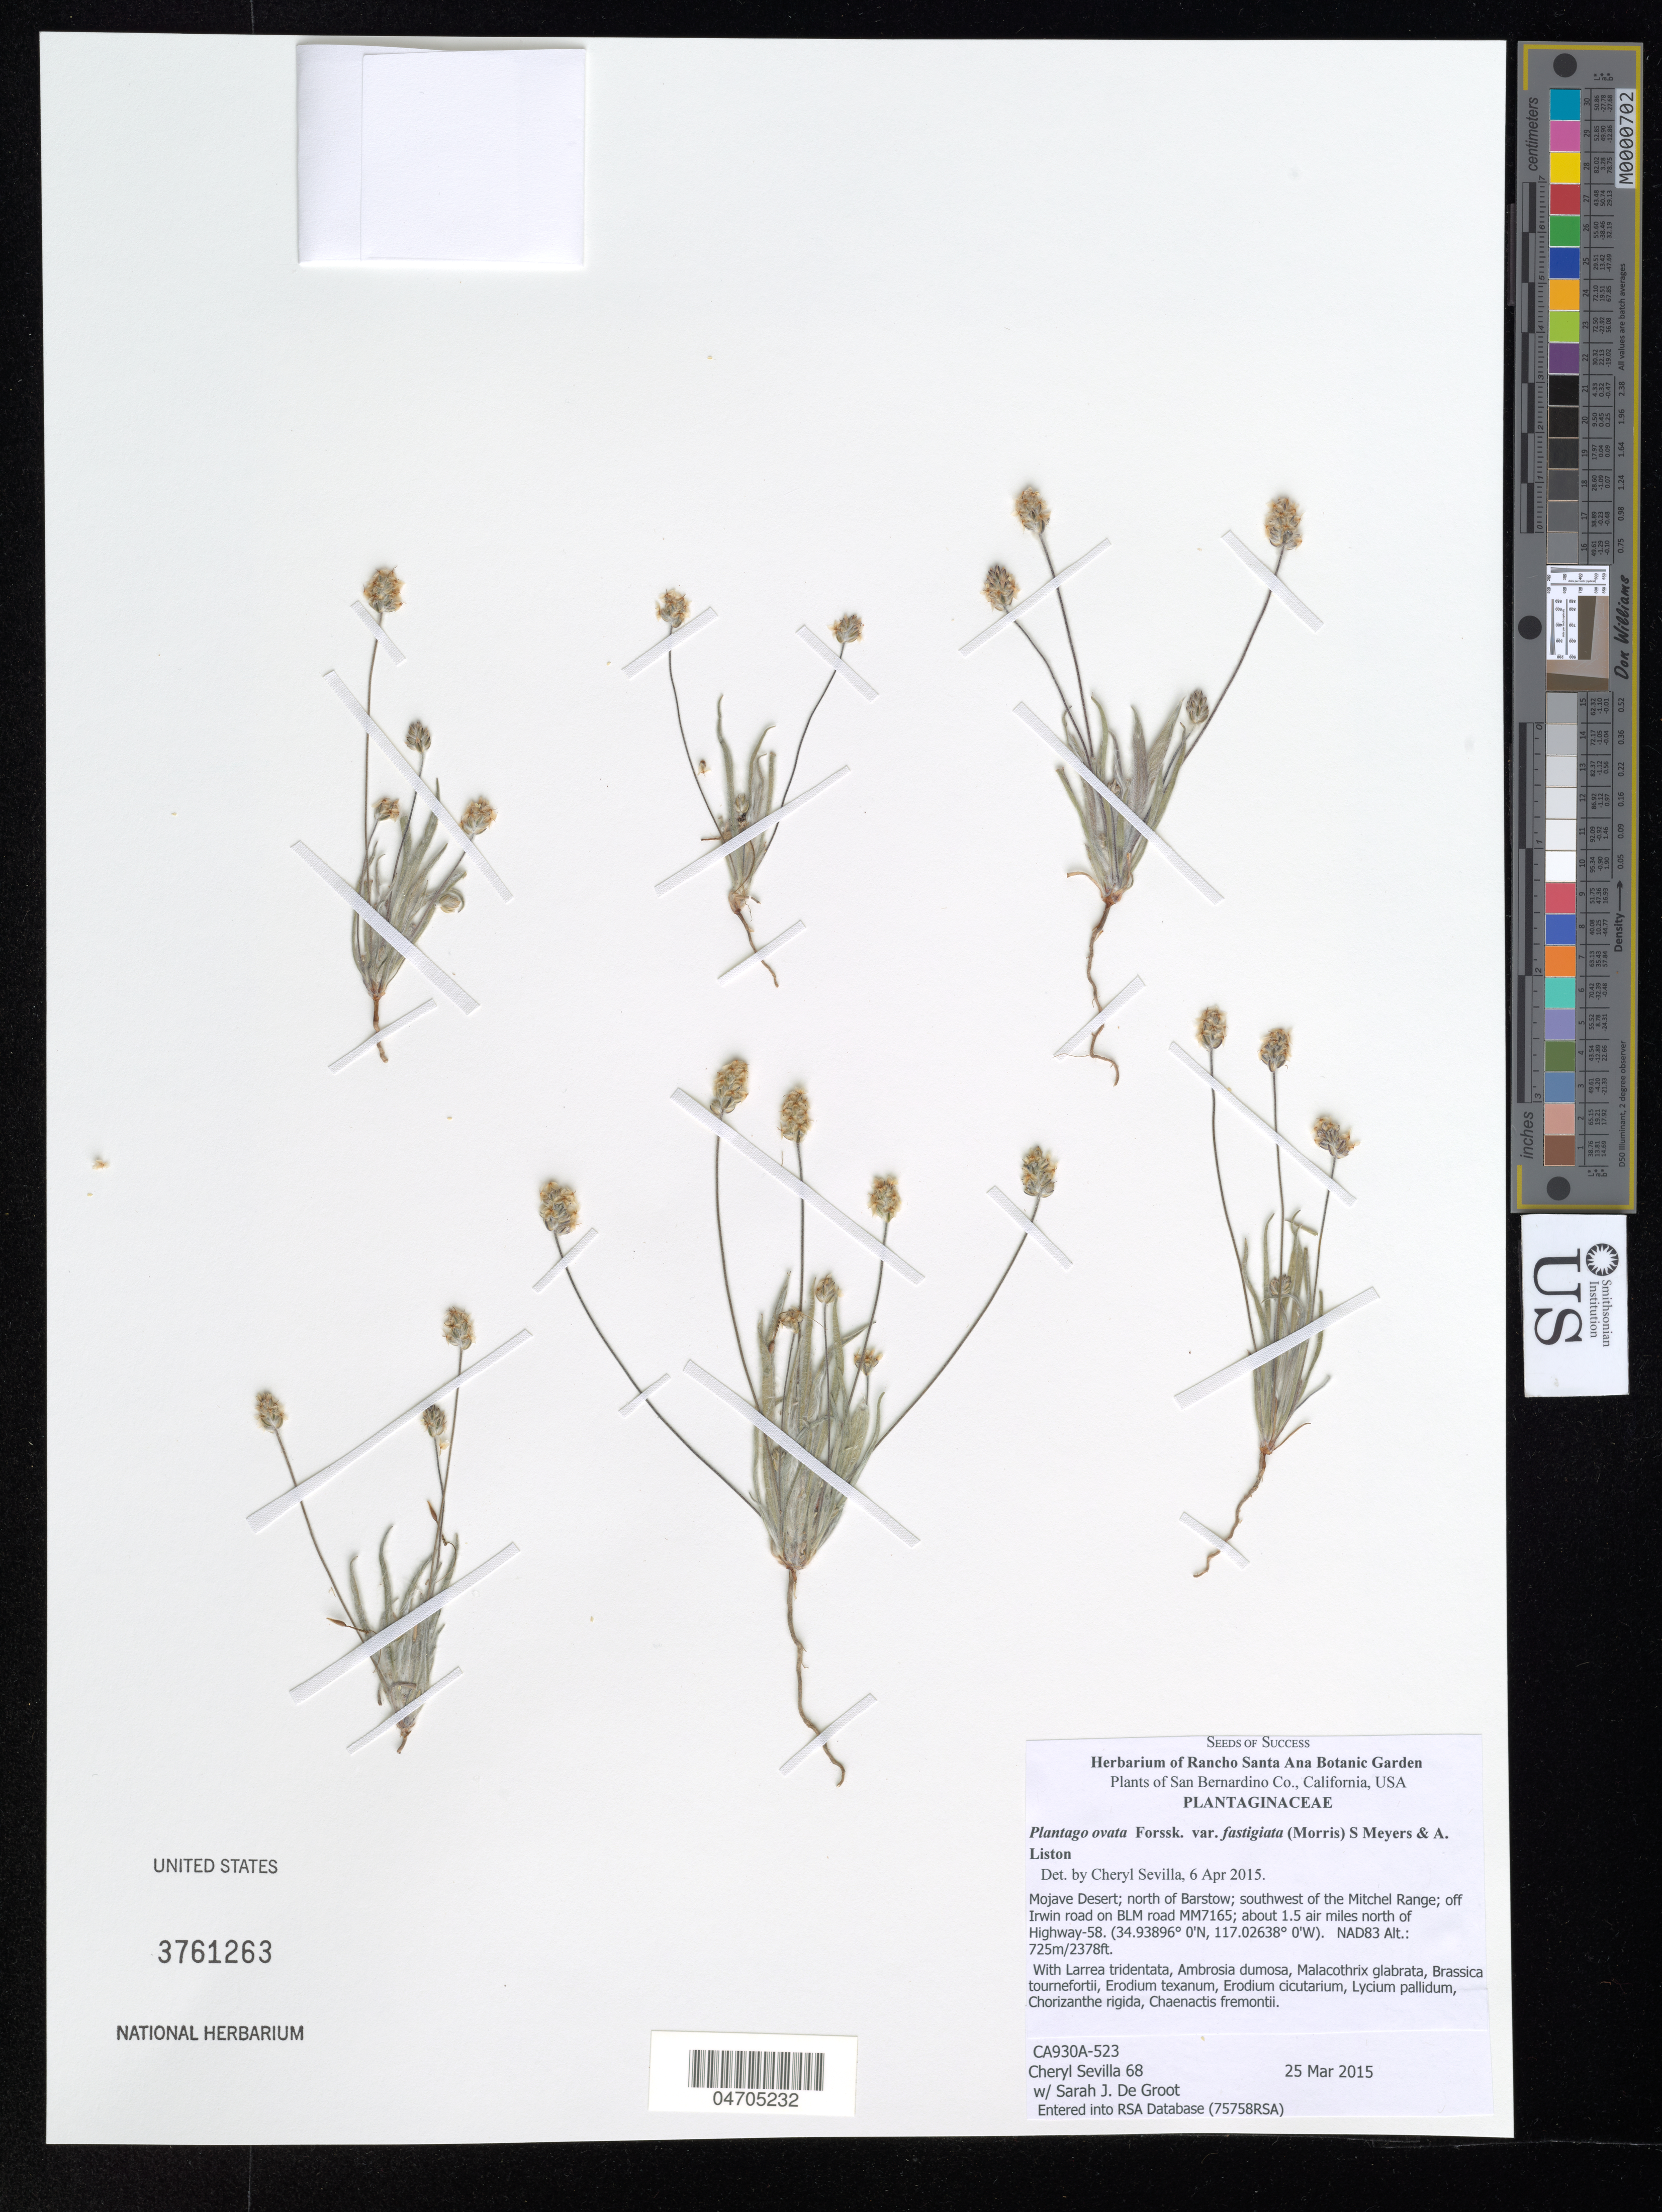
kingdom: Plantae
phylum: Tracheophyta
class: Magnoliopsida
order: Lamiales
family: Plantaginaceae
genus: Plantago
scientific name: Plantago ovata var. fastigiata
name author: (E. Morris) Meyers & Liston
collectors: C. Sevilla & S. De Groot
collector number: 68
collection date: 2015-03-25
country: United States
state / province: California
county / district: San Bernardino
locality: San Bernardino Co. Mojave Desert; north of Barstow; southwest of the Mitchel Range; off Irwin road on BLM road MM7165; about 1.5 air miles north of Highway-58.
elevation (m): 725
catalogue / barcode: US 3761263